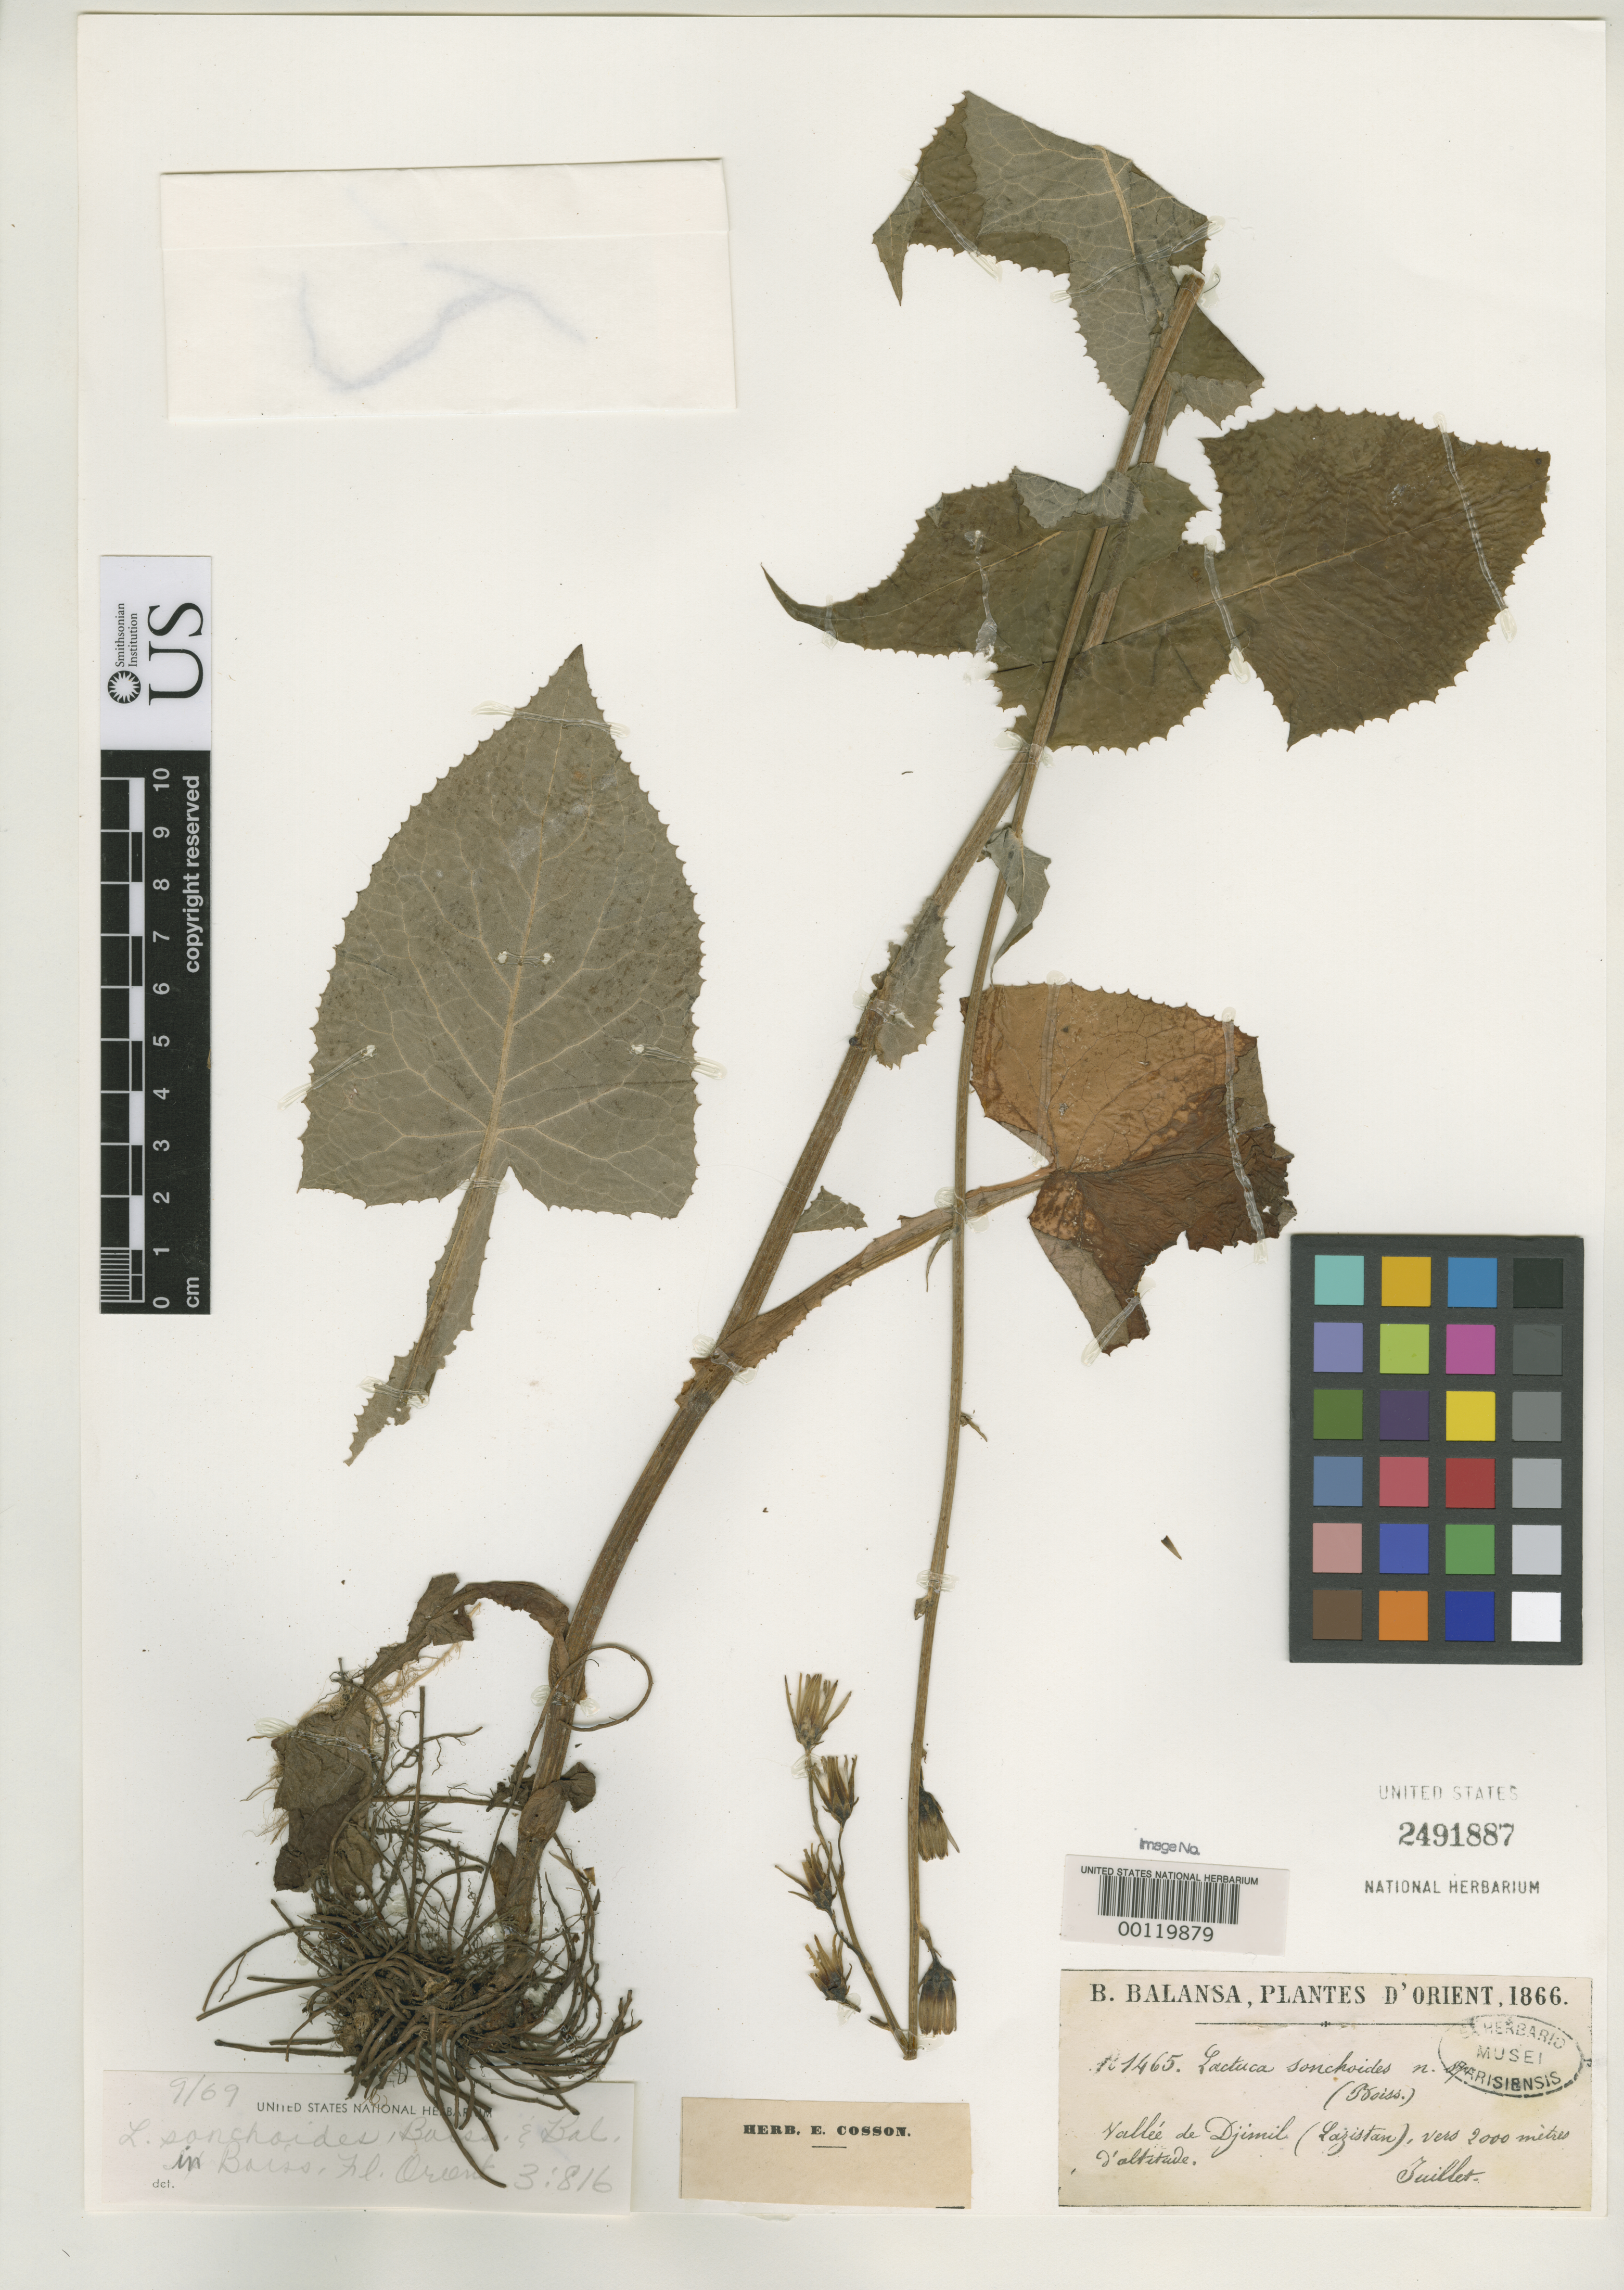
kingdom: Plantae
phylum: Tracheophyta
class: Magnoliopsida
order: Asterales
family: Asteraceae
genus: Lactuca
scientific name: Lactuca sonchoides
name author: Boiss. & Balansa in Boiss.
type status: Isotype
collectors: B. Balansa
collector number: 1465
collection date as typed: Jul 1866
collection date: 1866-07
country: Turkey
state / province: Rize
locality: Lazistan, Valle Djimil ponti Lazici. [Lazistan, Djimil Valley, Lazici bridges?]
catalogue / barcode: US 2491887